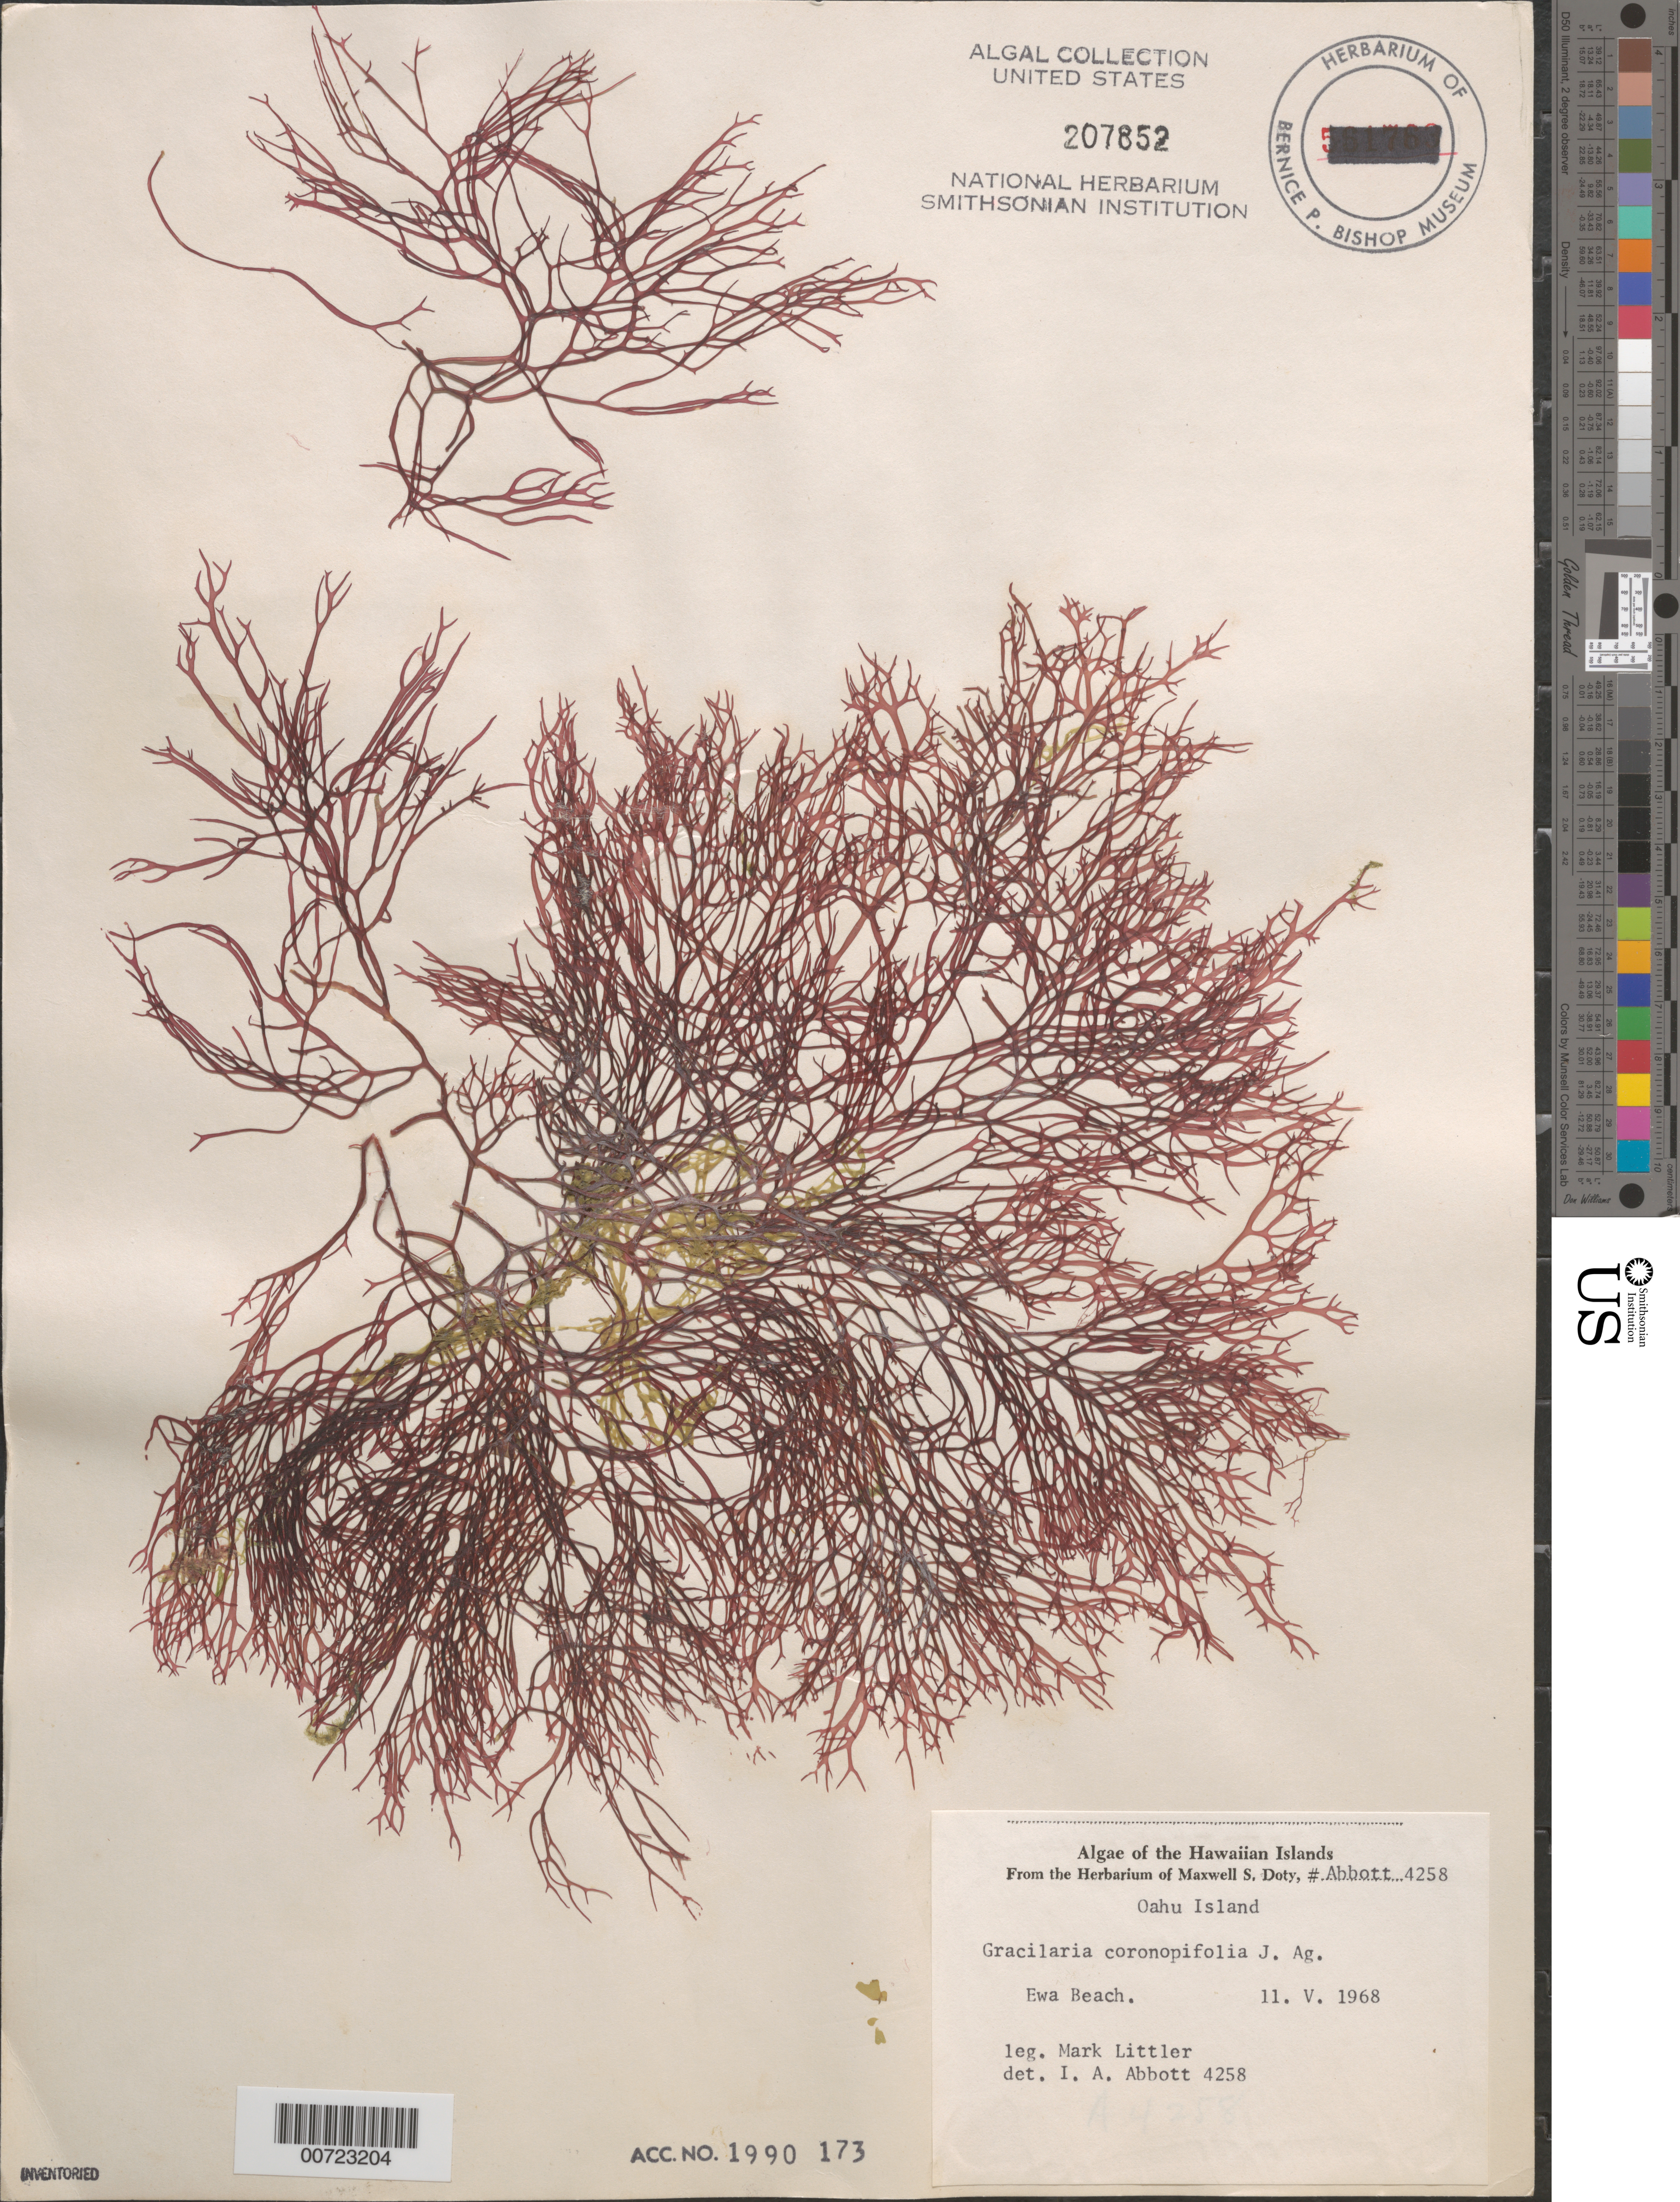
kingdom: Plantae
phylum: Rhodophyta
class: Florideophyceae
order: Gracilariales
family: Gracilariaceae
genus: Gracilaria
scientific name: Gracilaria coronopifolia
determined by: Abbott, Isabella A.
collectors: M. M. Littler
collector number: IAA 4258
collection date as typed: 11 May 1968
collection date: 1968-05-11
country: United States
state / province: Hawaii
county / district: Honolulu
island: Oahu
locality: Ewa Beach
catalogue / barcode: US 207852